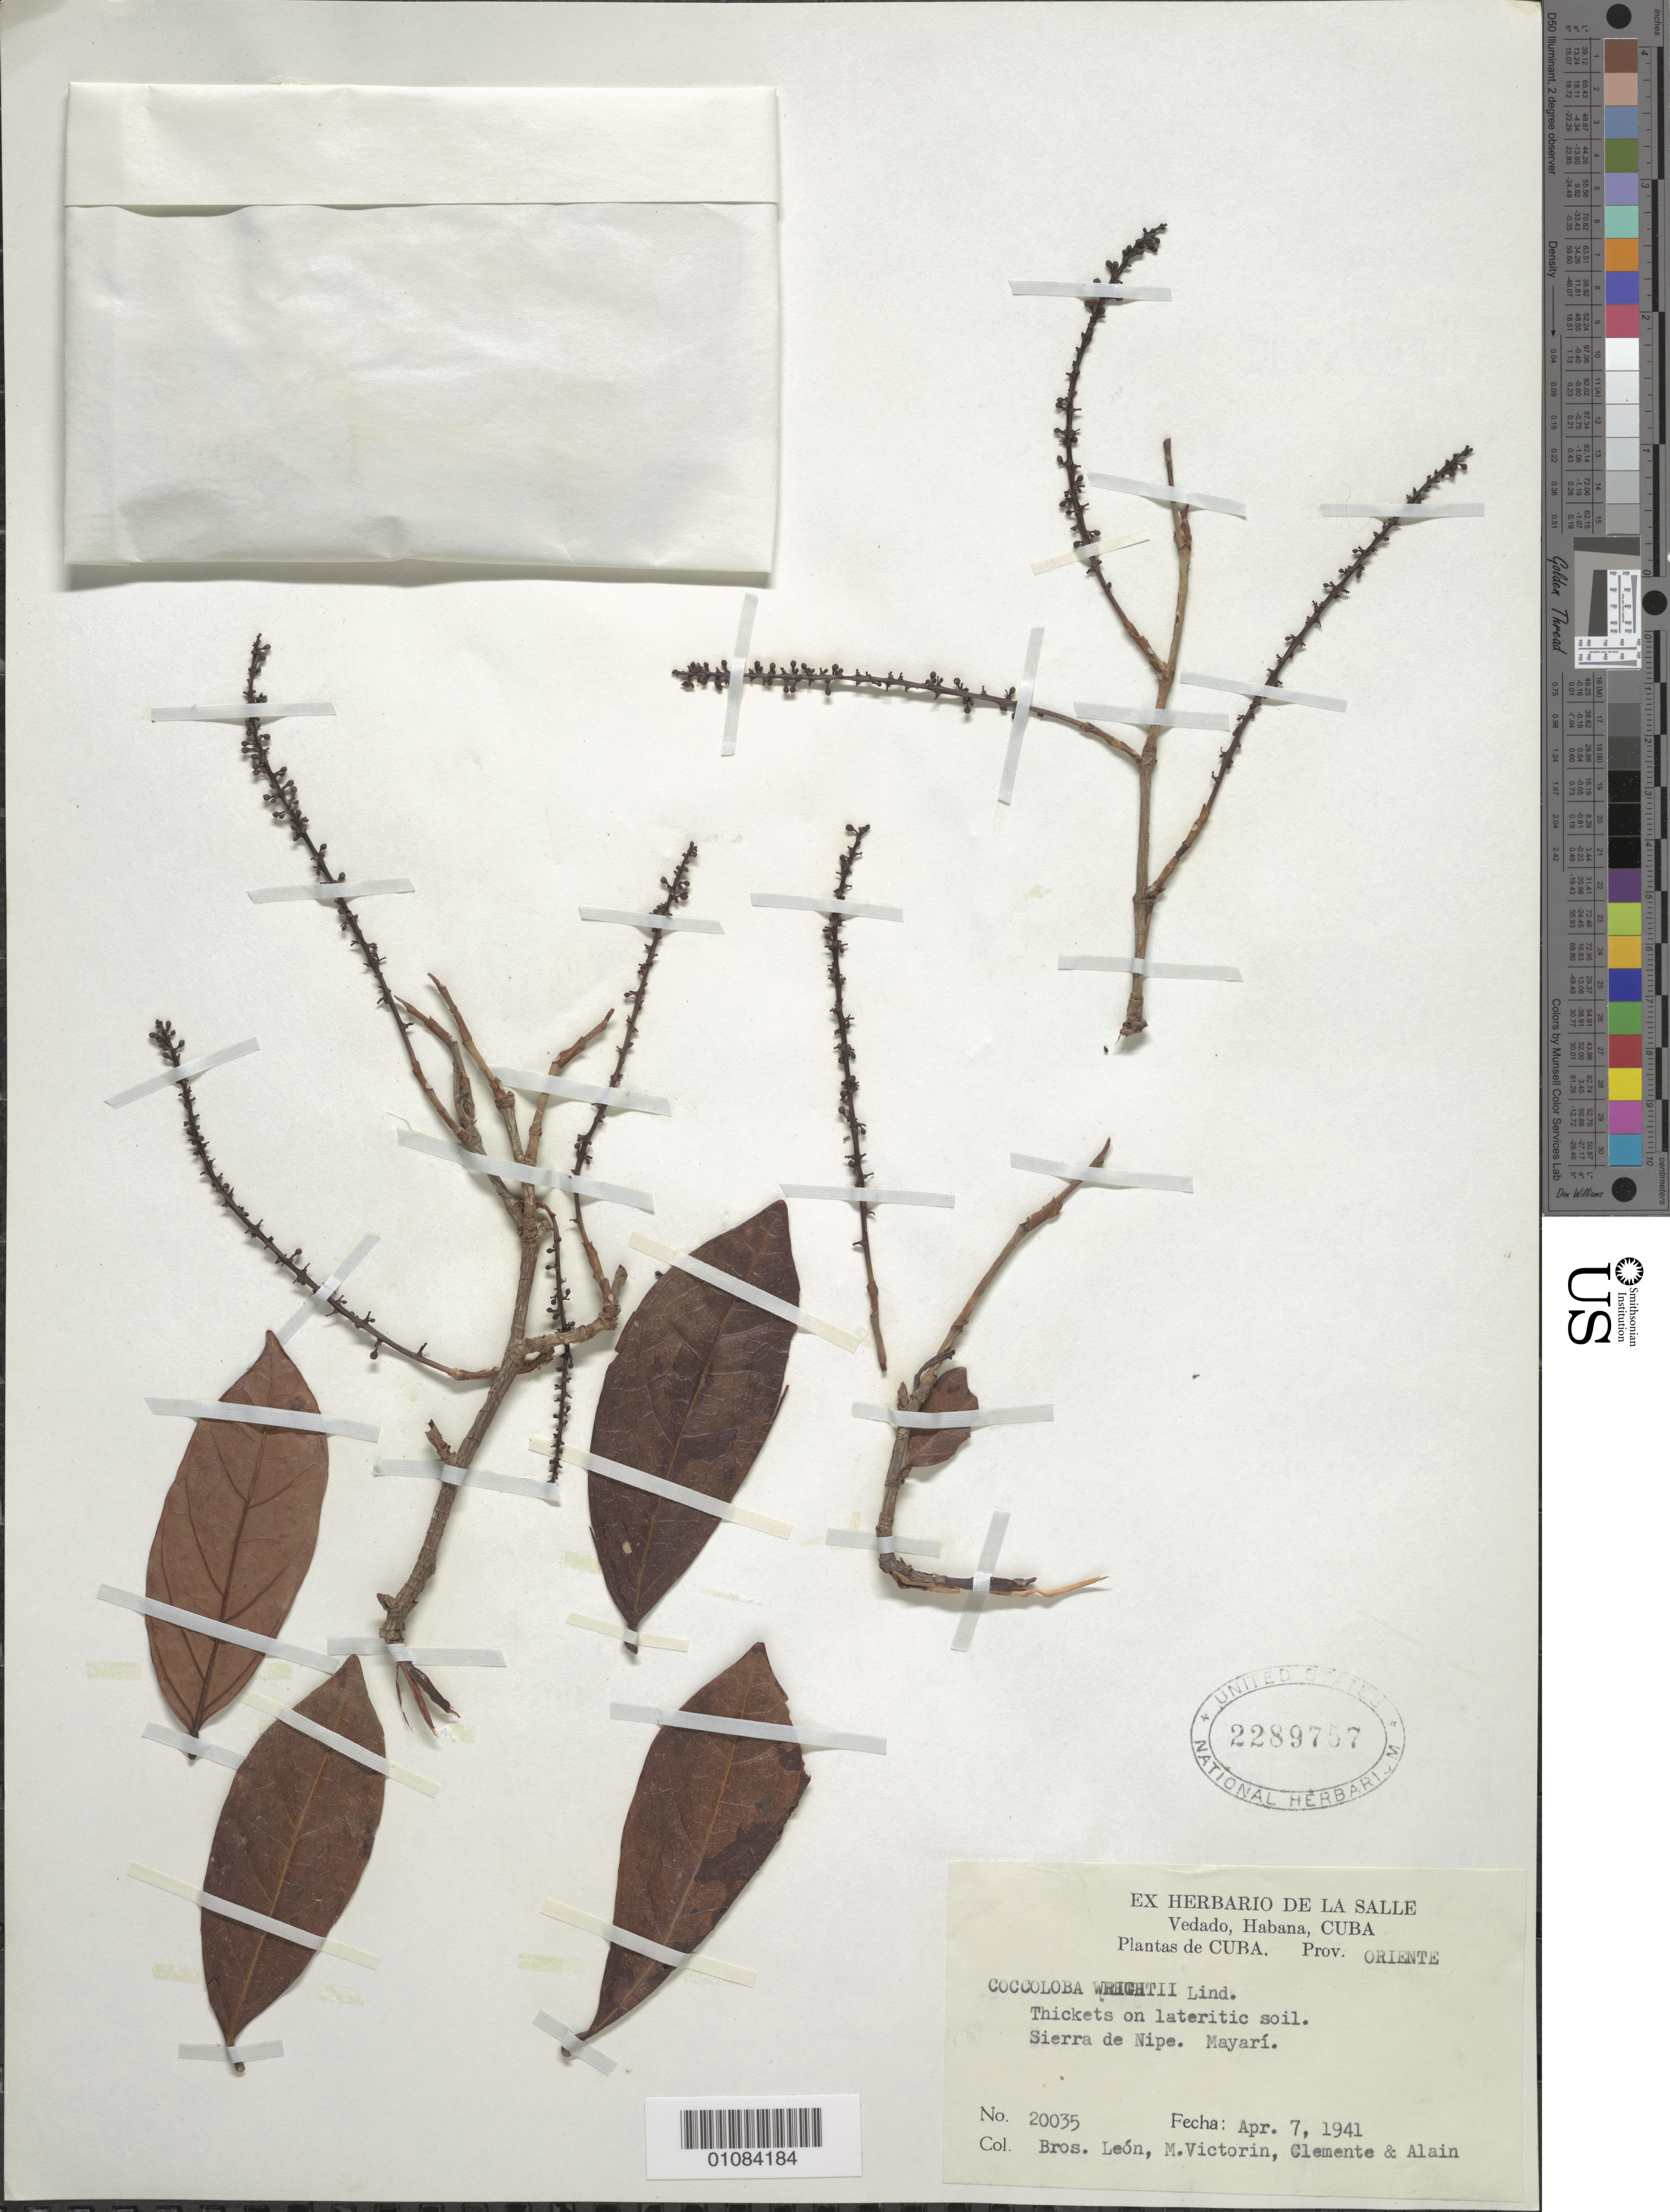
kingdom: Plantae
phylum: Tracheophyta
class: Magnoliopsida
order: Caryophyllales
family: Polygonaceae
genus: Coccoloba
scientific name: Coccoloba wrightii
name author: Lindau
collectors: Bro. León, F. Victorin, Bro. Clemente & A. H. Liogier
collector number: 20035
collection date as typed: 07 Apr 1941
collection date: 1941-04-07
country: Cuba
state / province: Holguín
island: Cuba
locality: Oriente, Sierra de Nipe, Mayari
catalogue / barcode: US 2289757